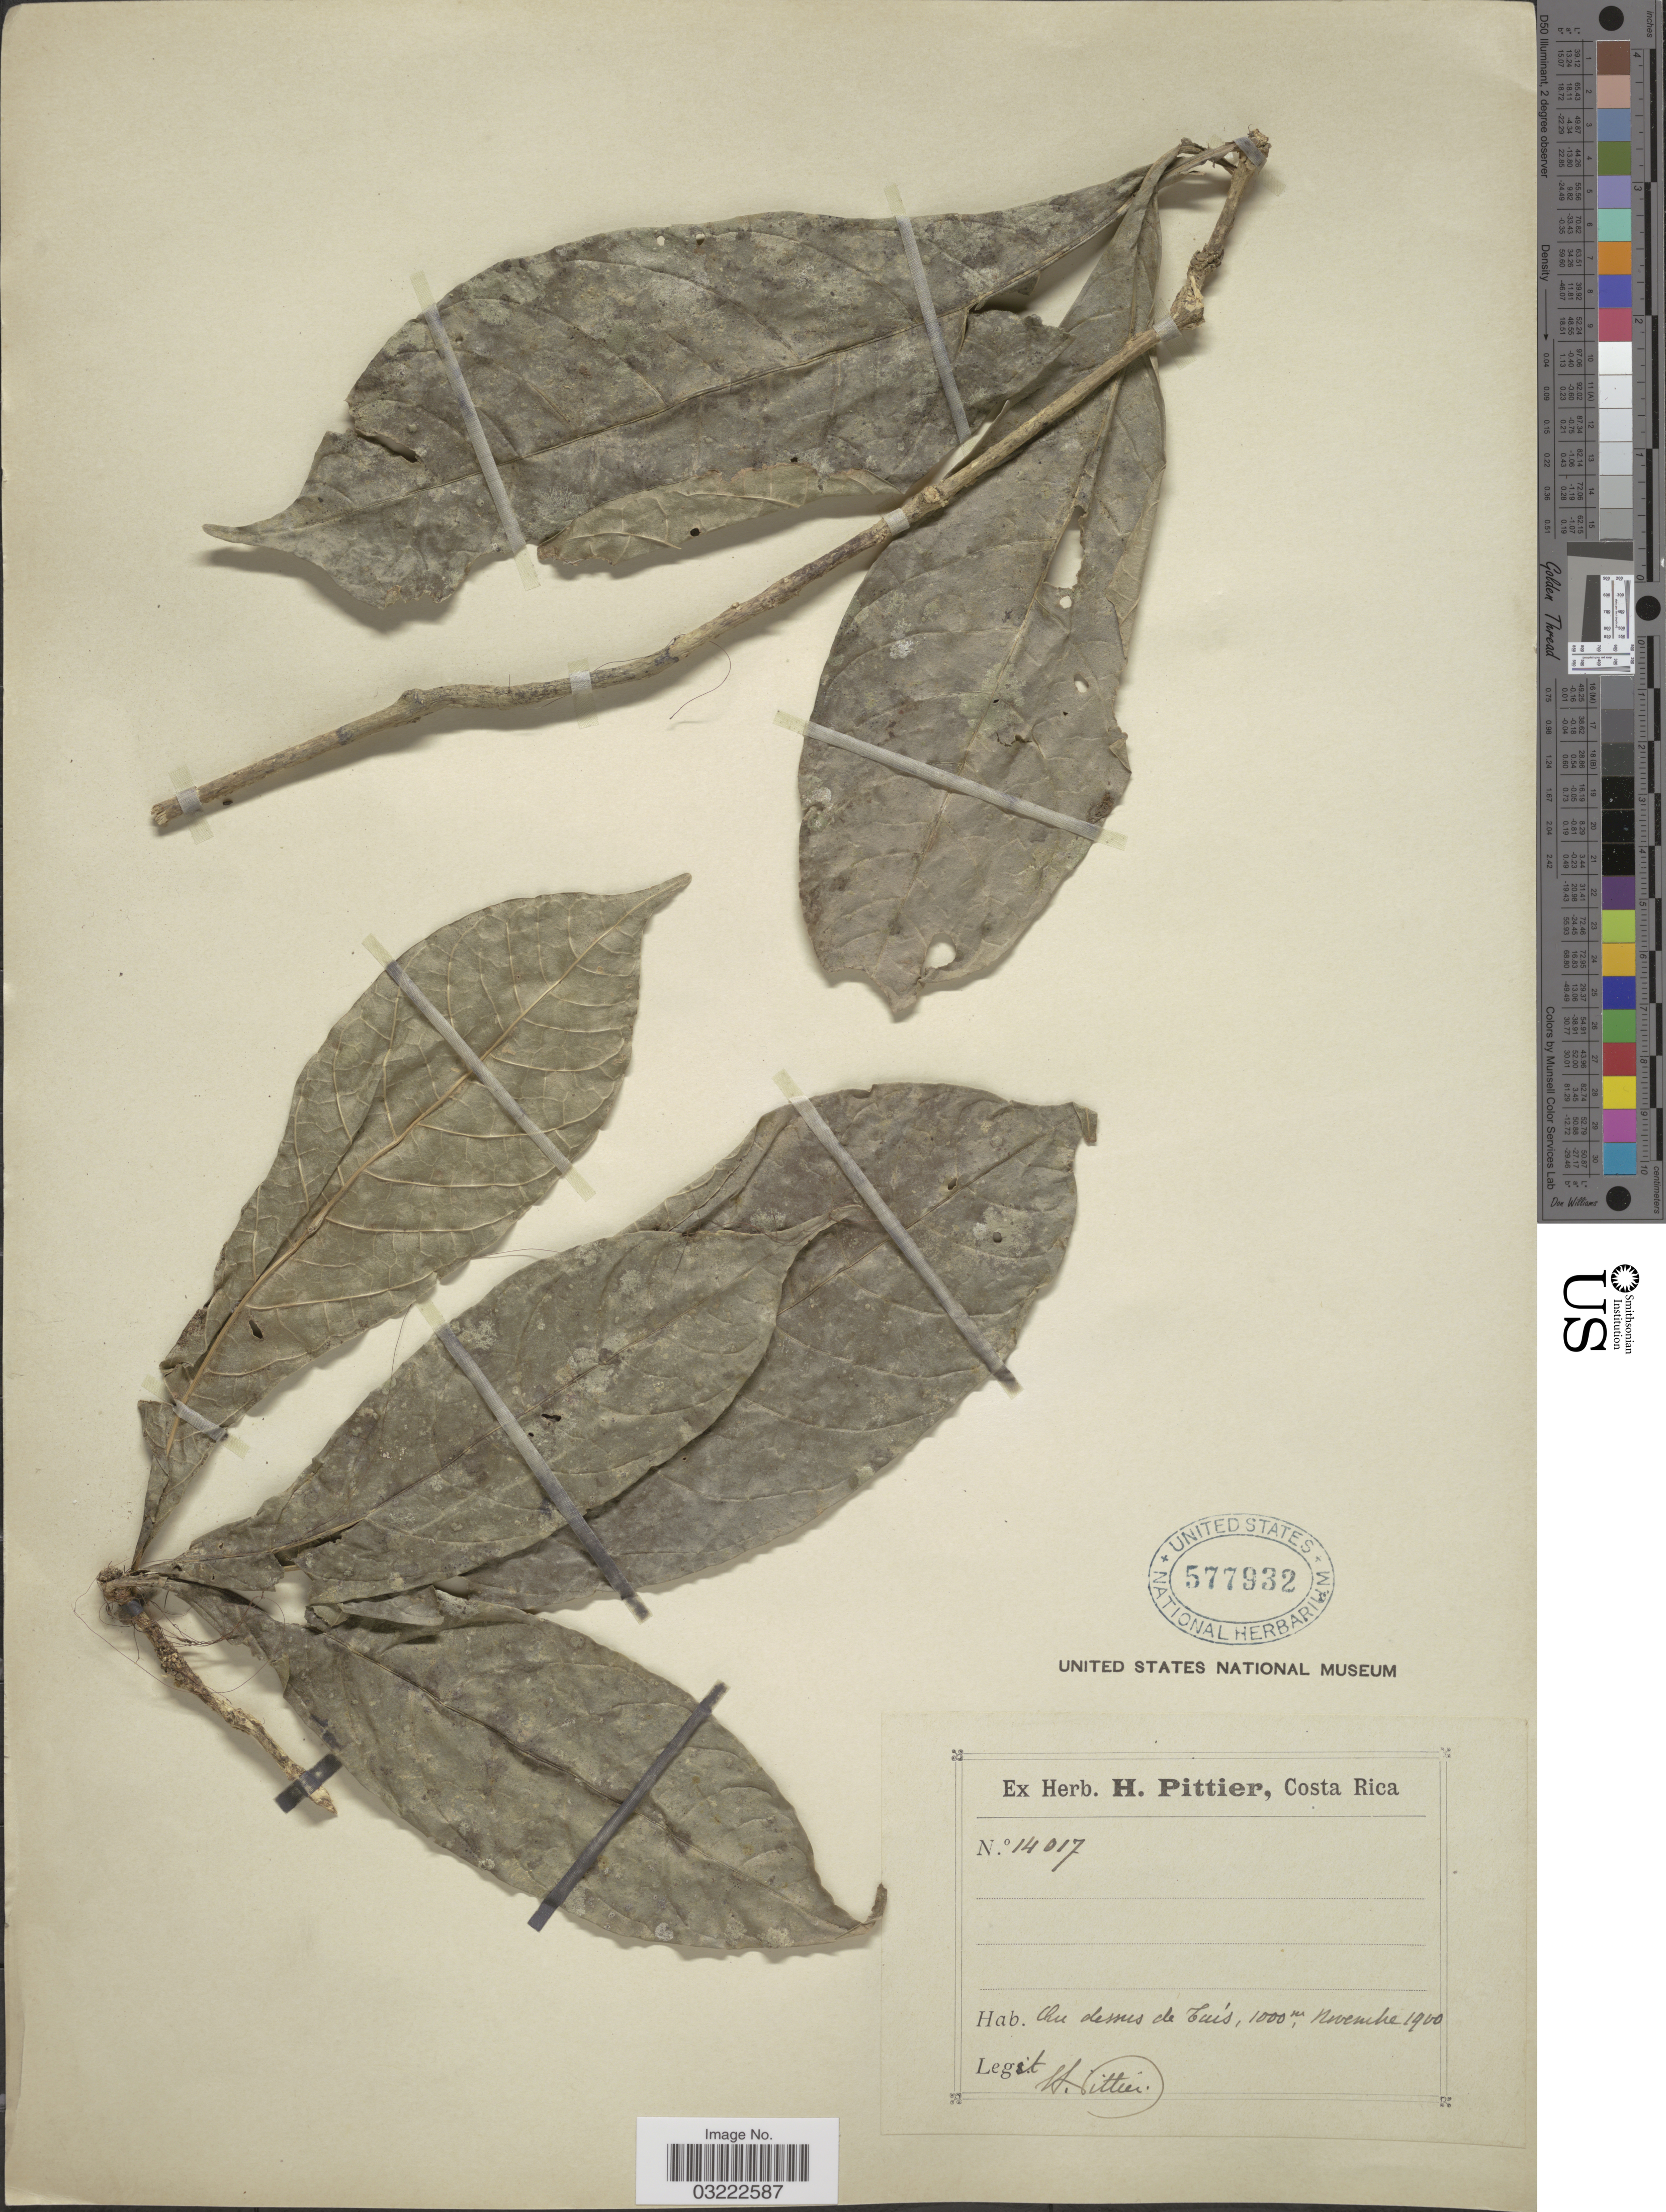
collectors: H. F. Pittier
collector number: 14017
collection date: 1900-11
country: Costa Rica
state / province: Cartago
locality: Au dessus de Tuís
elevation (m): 1000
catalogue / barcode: US 577932